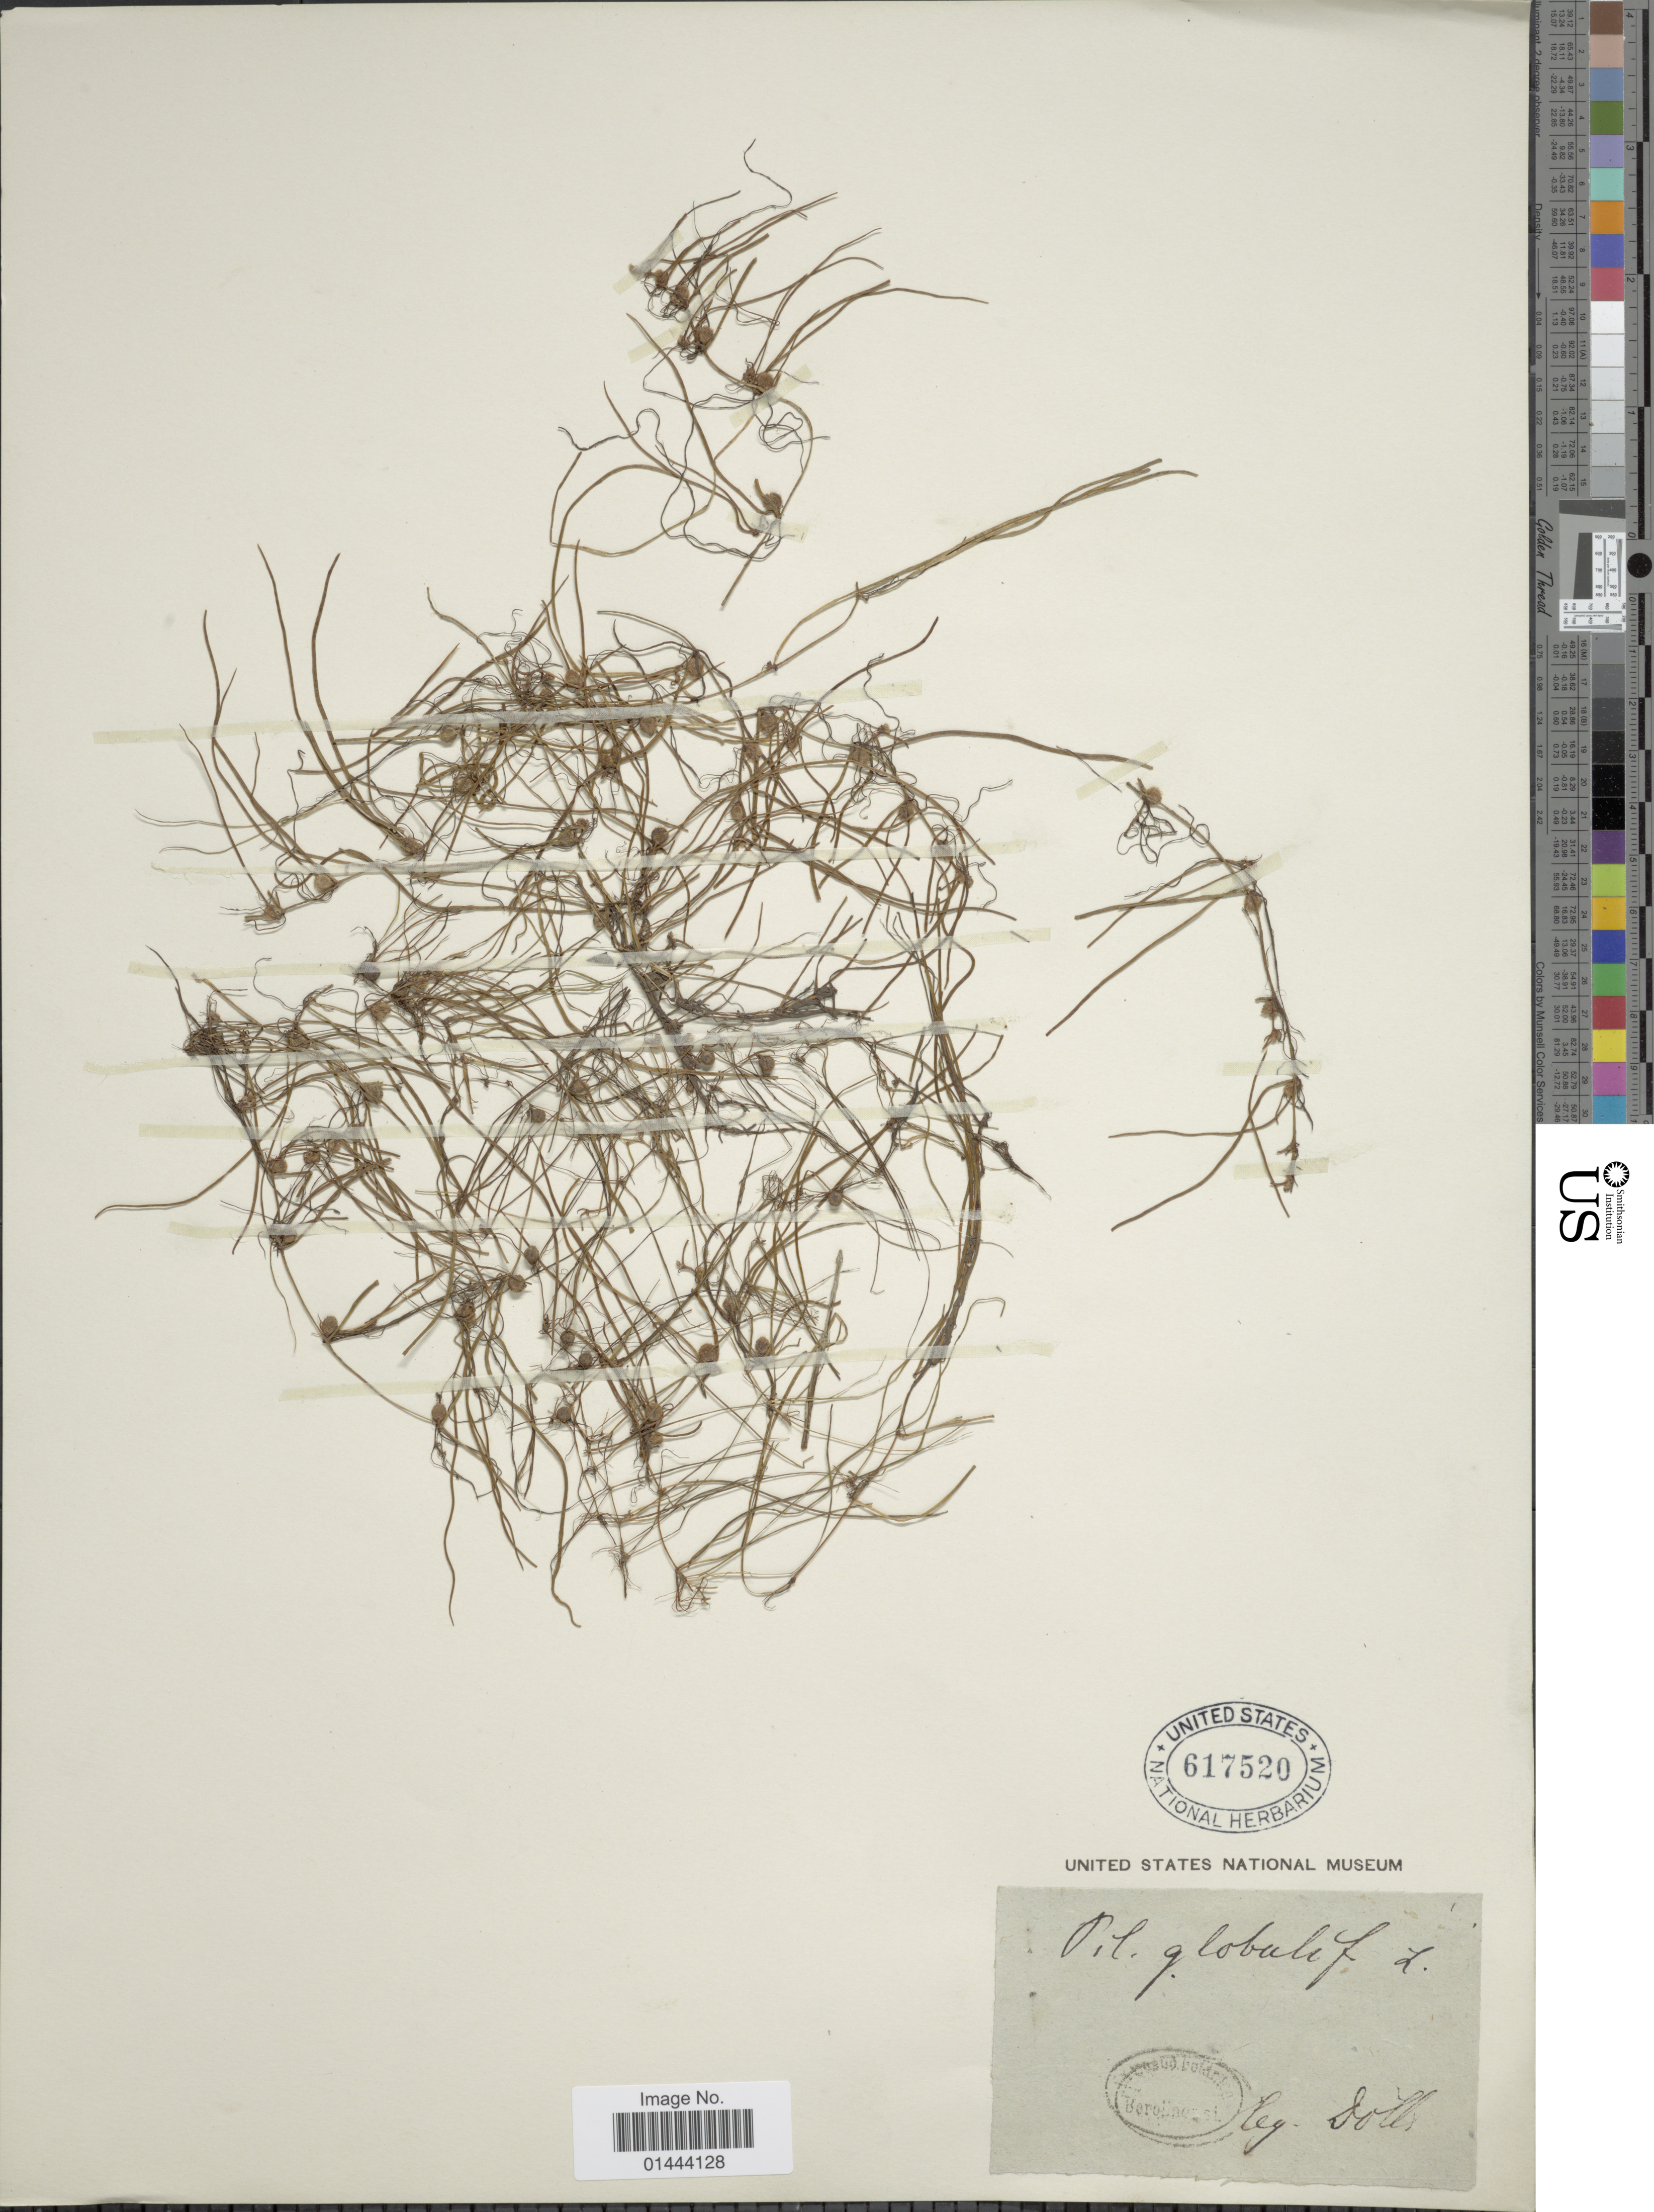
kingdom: Plantae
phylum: Tracheophyta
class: Polypodiopsida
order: Salviniales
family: Marsileaceae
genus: Pilularia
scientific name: Pilularia globulifera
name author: L.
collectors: Dolls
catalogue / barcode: US 617520